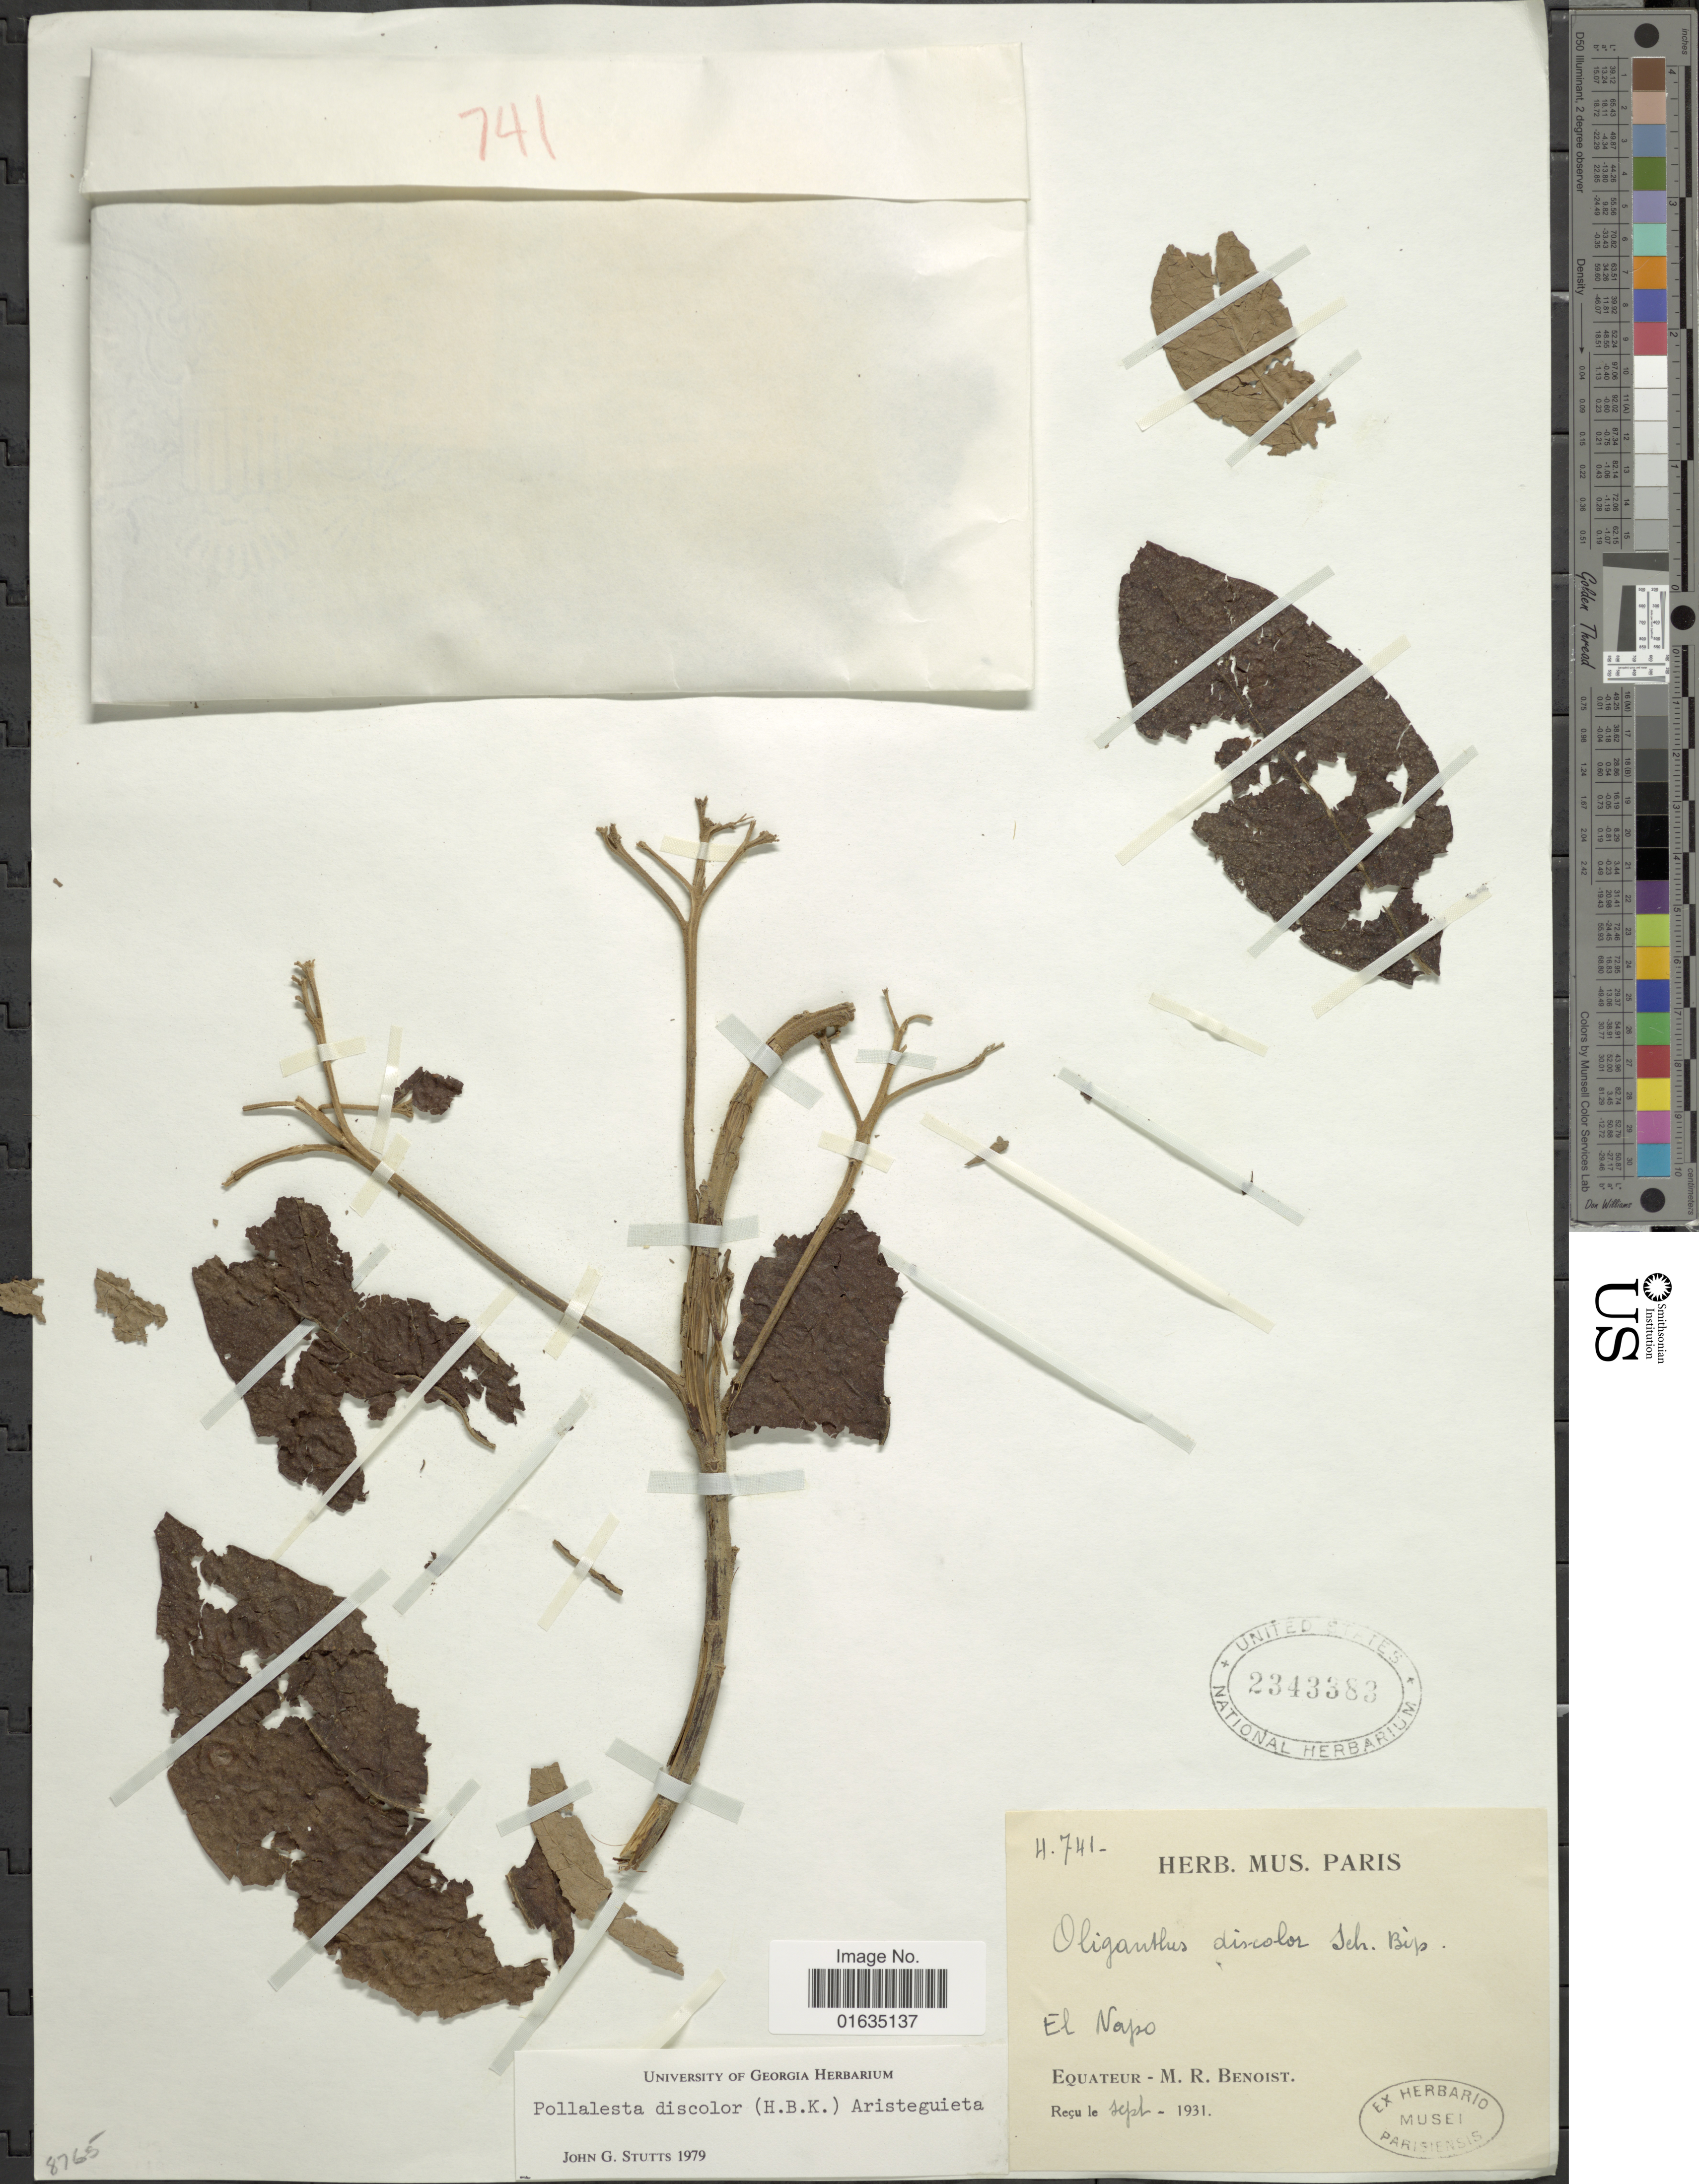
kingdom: Plantae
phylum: Tracheophyta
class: Magnoliopsida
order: Asterales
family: Asteraceae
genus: Pollalesta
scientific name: Pollalesta discolor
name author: (Kunth) Aristeg.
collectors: R. Benoist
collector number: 4741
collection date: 1931-09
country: Ecuador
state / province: Napo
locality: El Napo, Equateur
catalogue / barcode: US 2343383